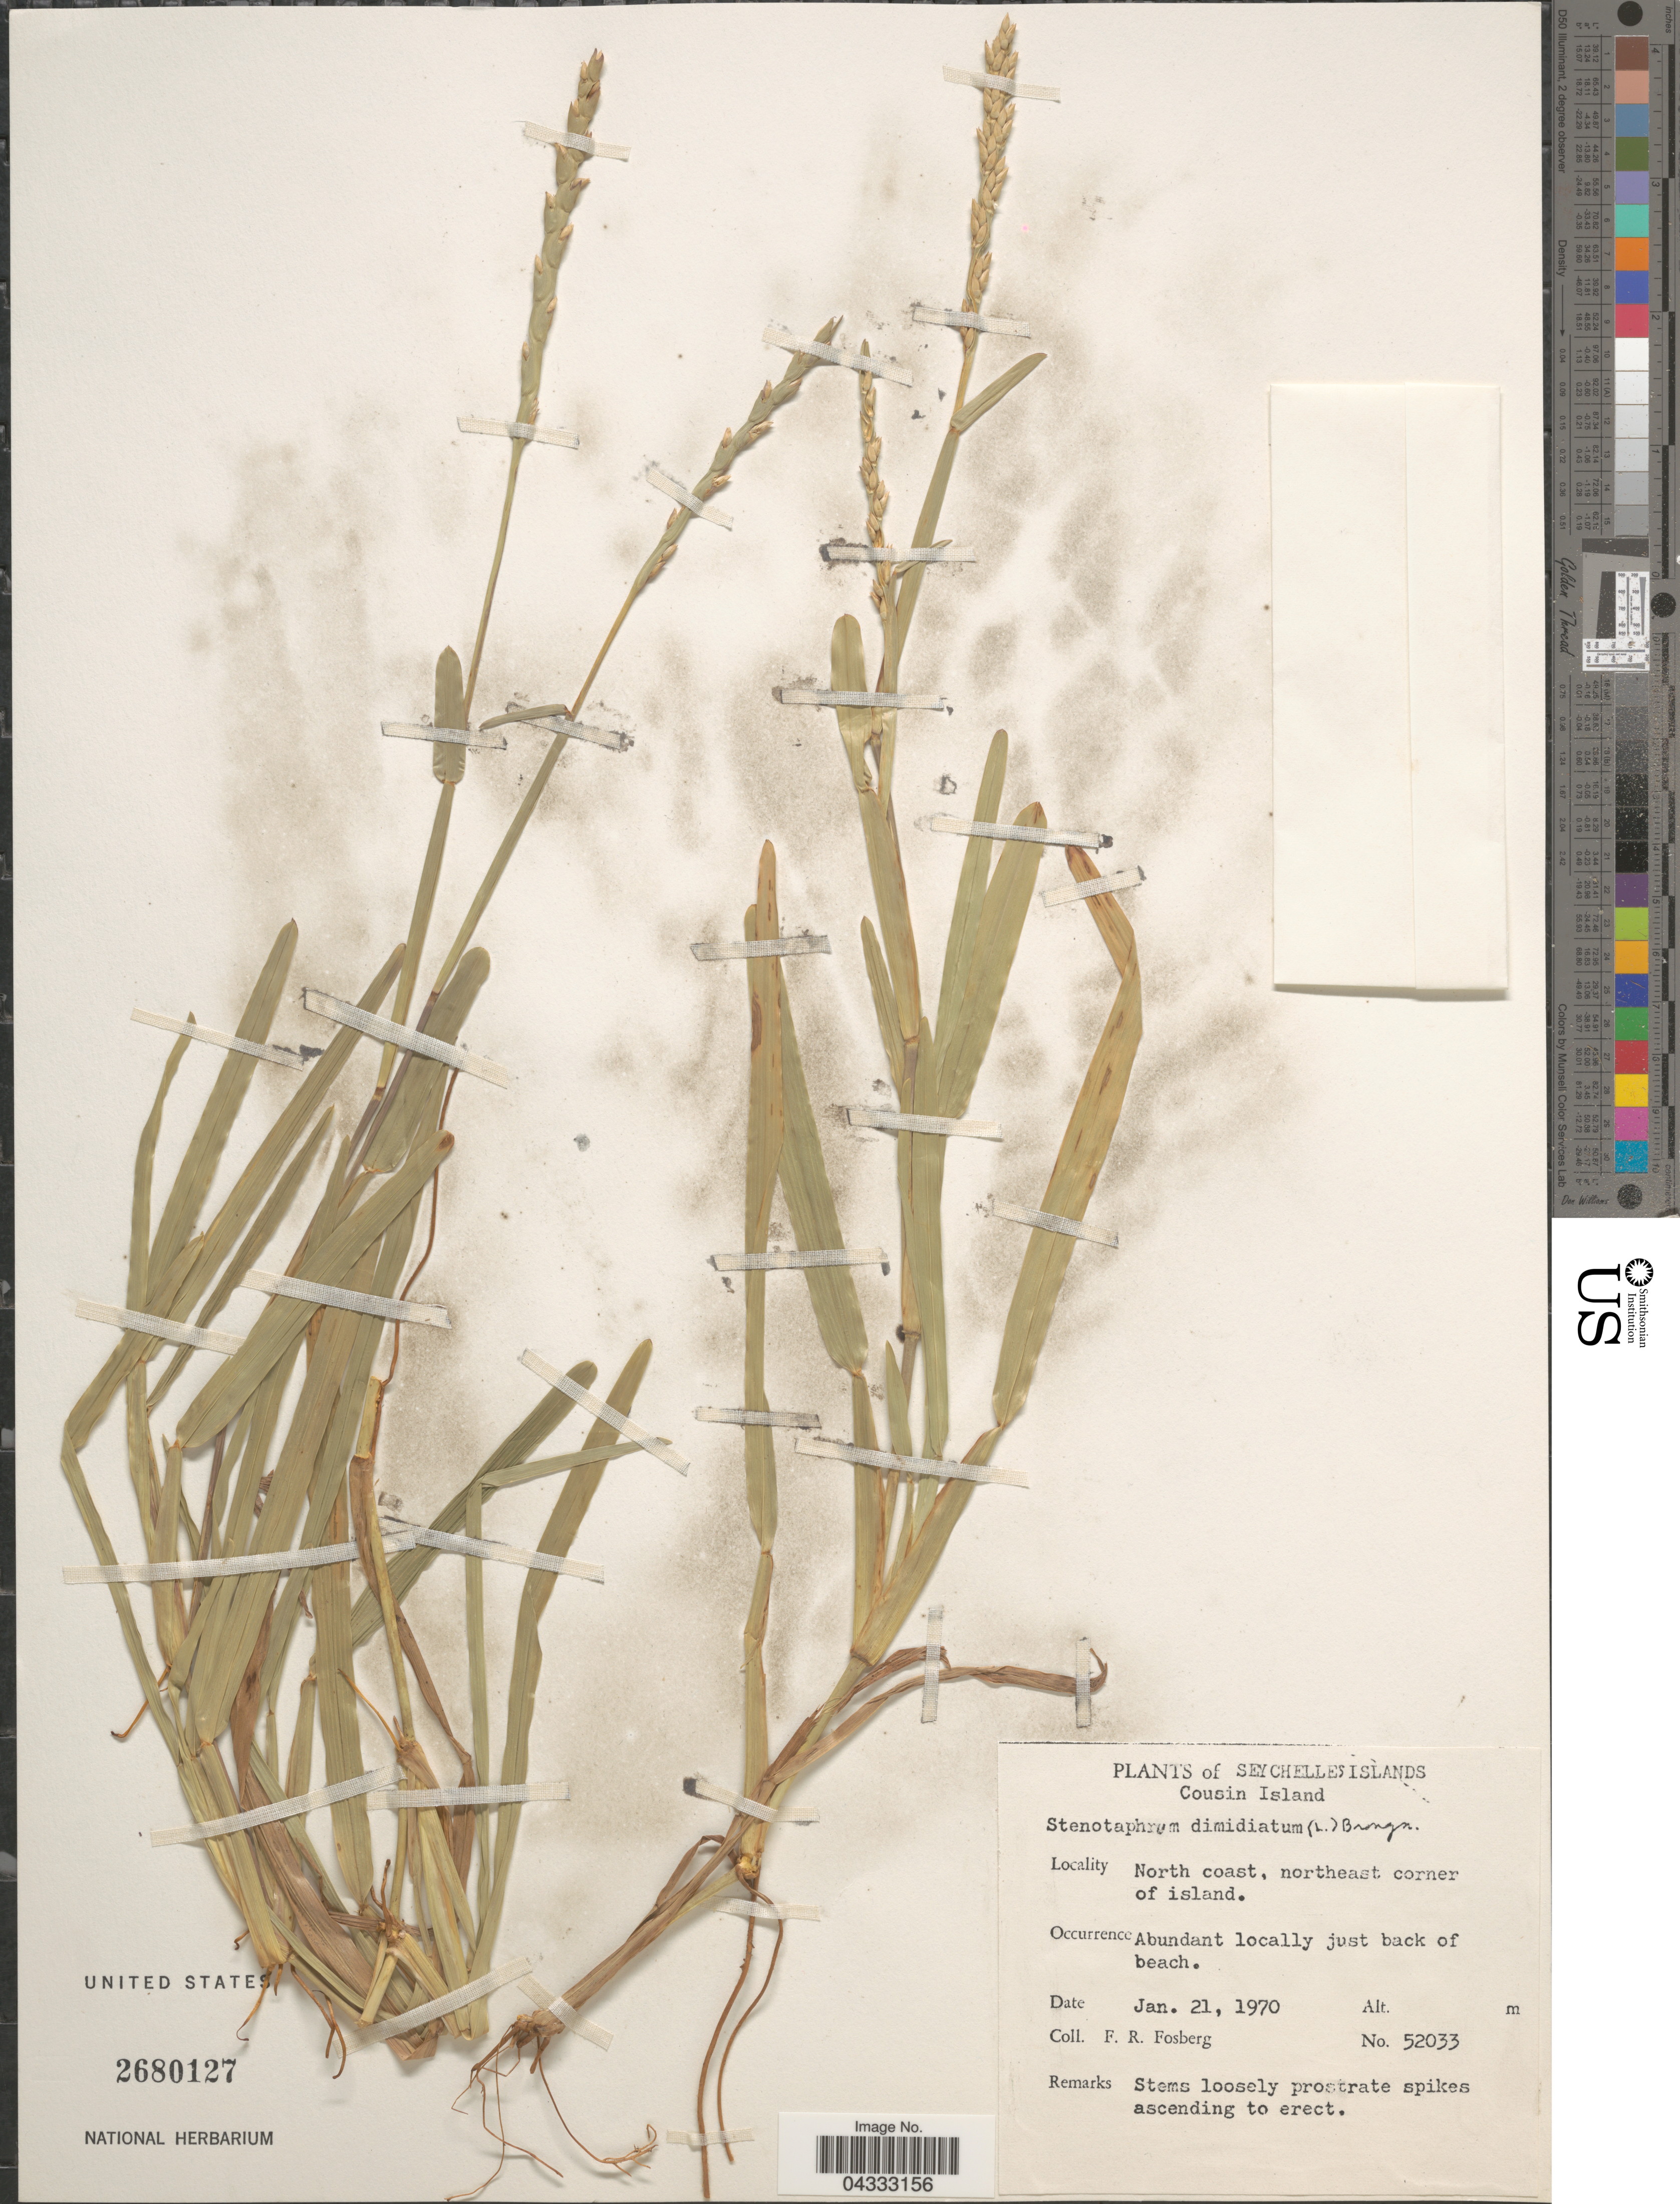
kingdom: Plantae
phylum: Tracheophyta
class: Liliopsida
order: Poales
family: Poaceae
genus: Stenotaphrum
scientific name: Stenotaphrum dimidiatum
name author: (L.) Brongn.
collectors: F. R. Fosberg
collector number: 52033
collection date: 1970-01-21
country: Seychelles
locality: Seychelles Islands. Cousin Island. North coast, northeast corner of island.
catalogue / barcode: US 2680127